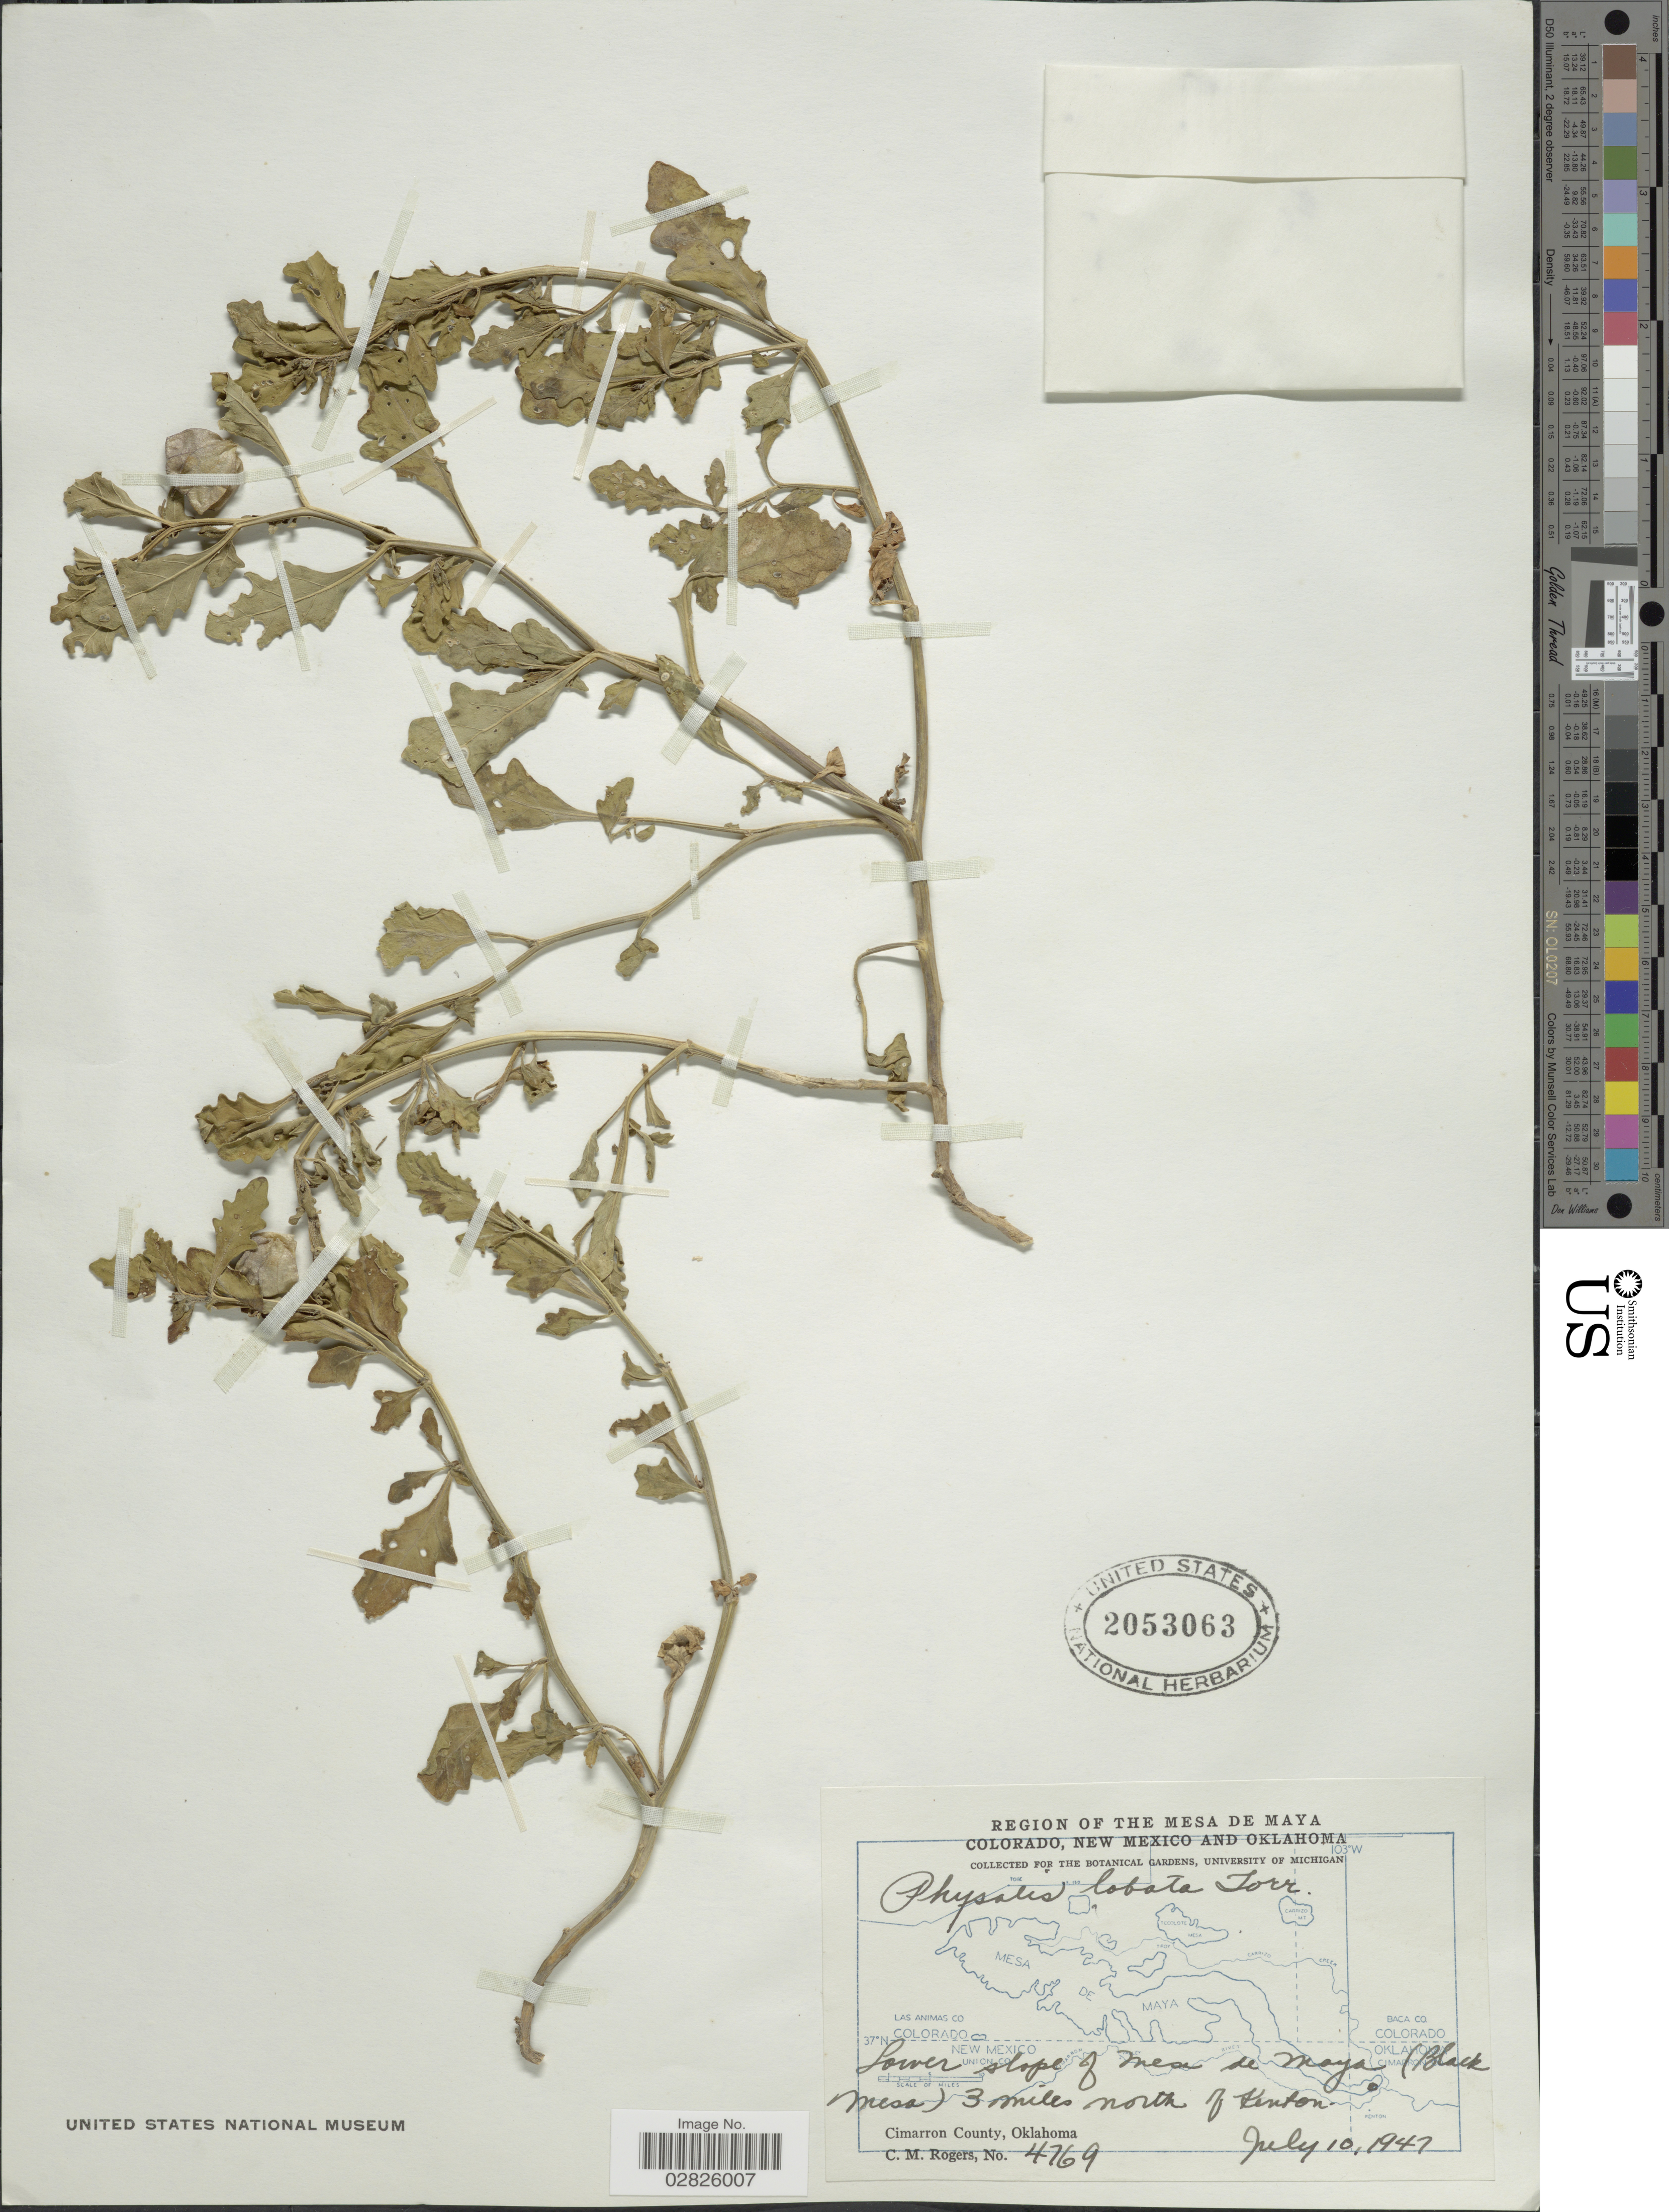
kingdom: Plantae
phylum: Tracheophyta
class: Magnoliopsida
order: Solanales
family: Solanaceae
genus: Quincula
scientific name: Quincula lobata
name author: (Torr.) Raf.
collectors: C. M. Rogers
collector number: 4769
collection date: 1947-07-10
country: United States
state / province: Oklahoma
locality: Region of the Mesa de Maya. Lower slope of Mesa de Maya (Black Mesa) 3 miles north of Kenton. Cimarron County.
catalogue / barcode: US 2053063